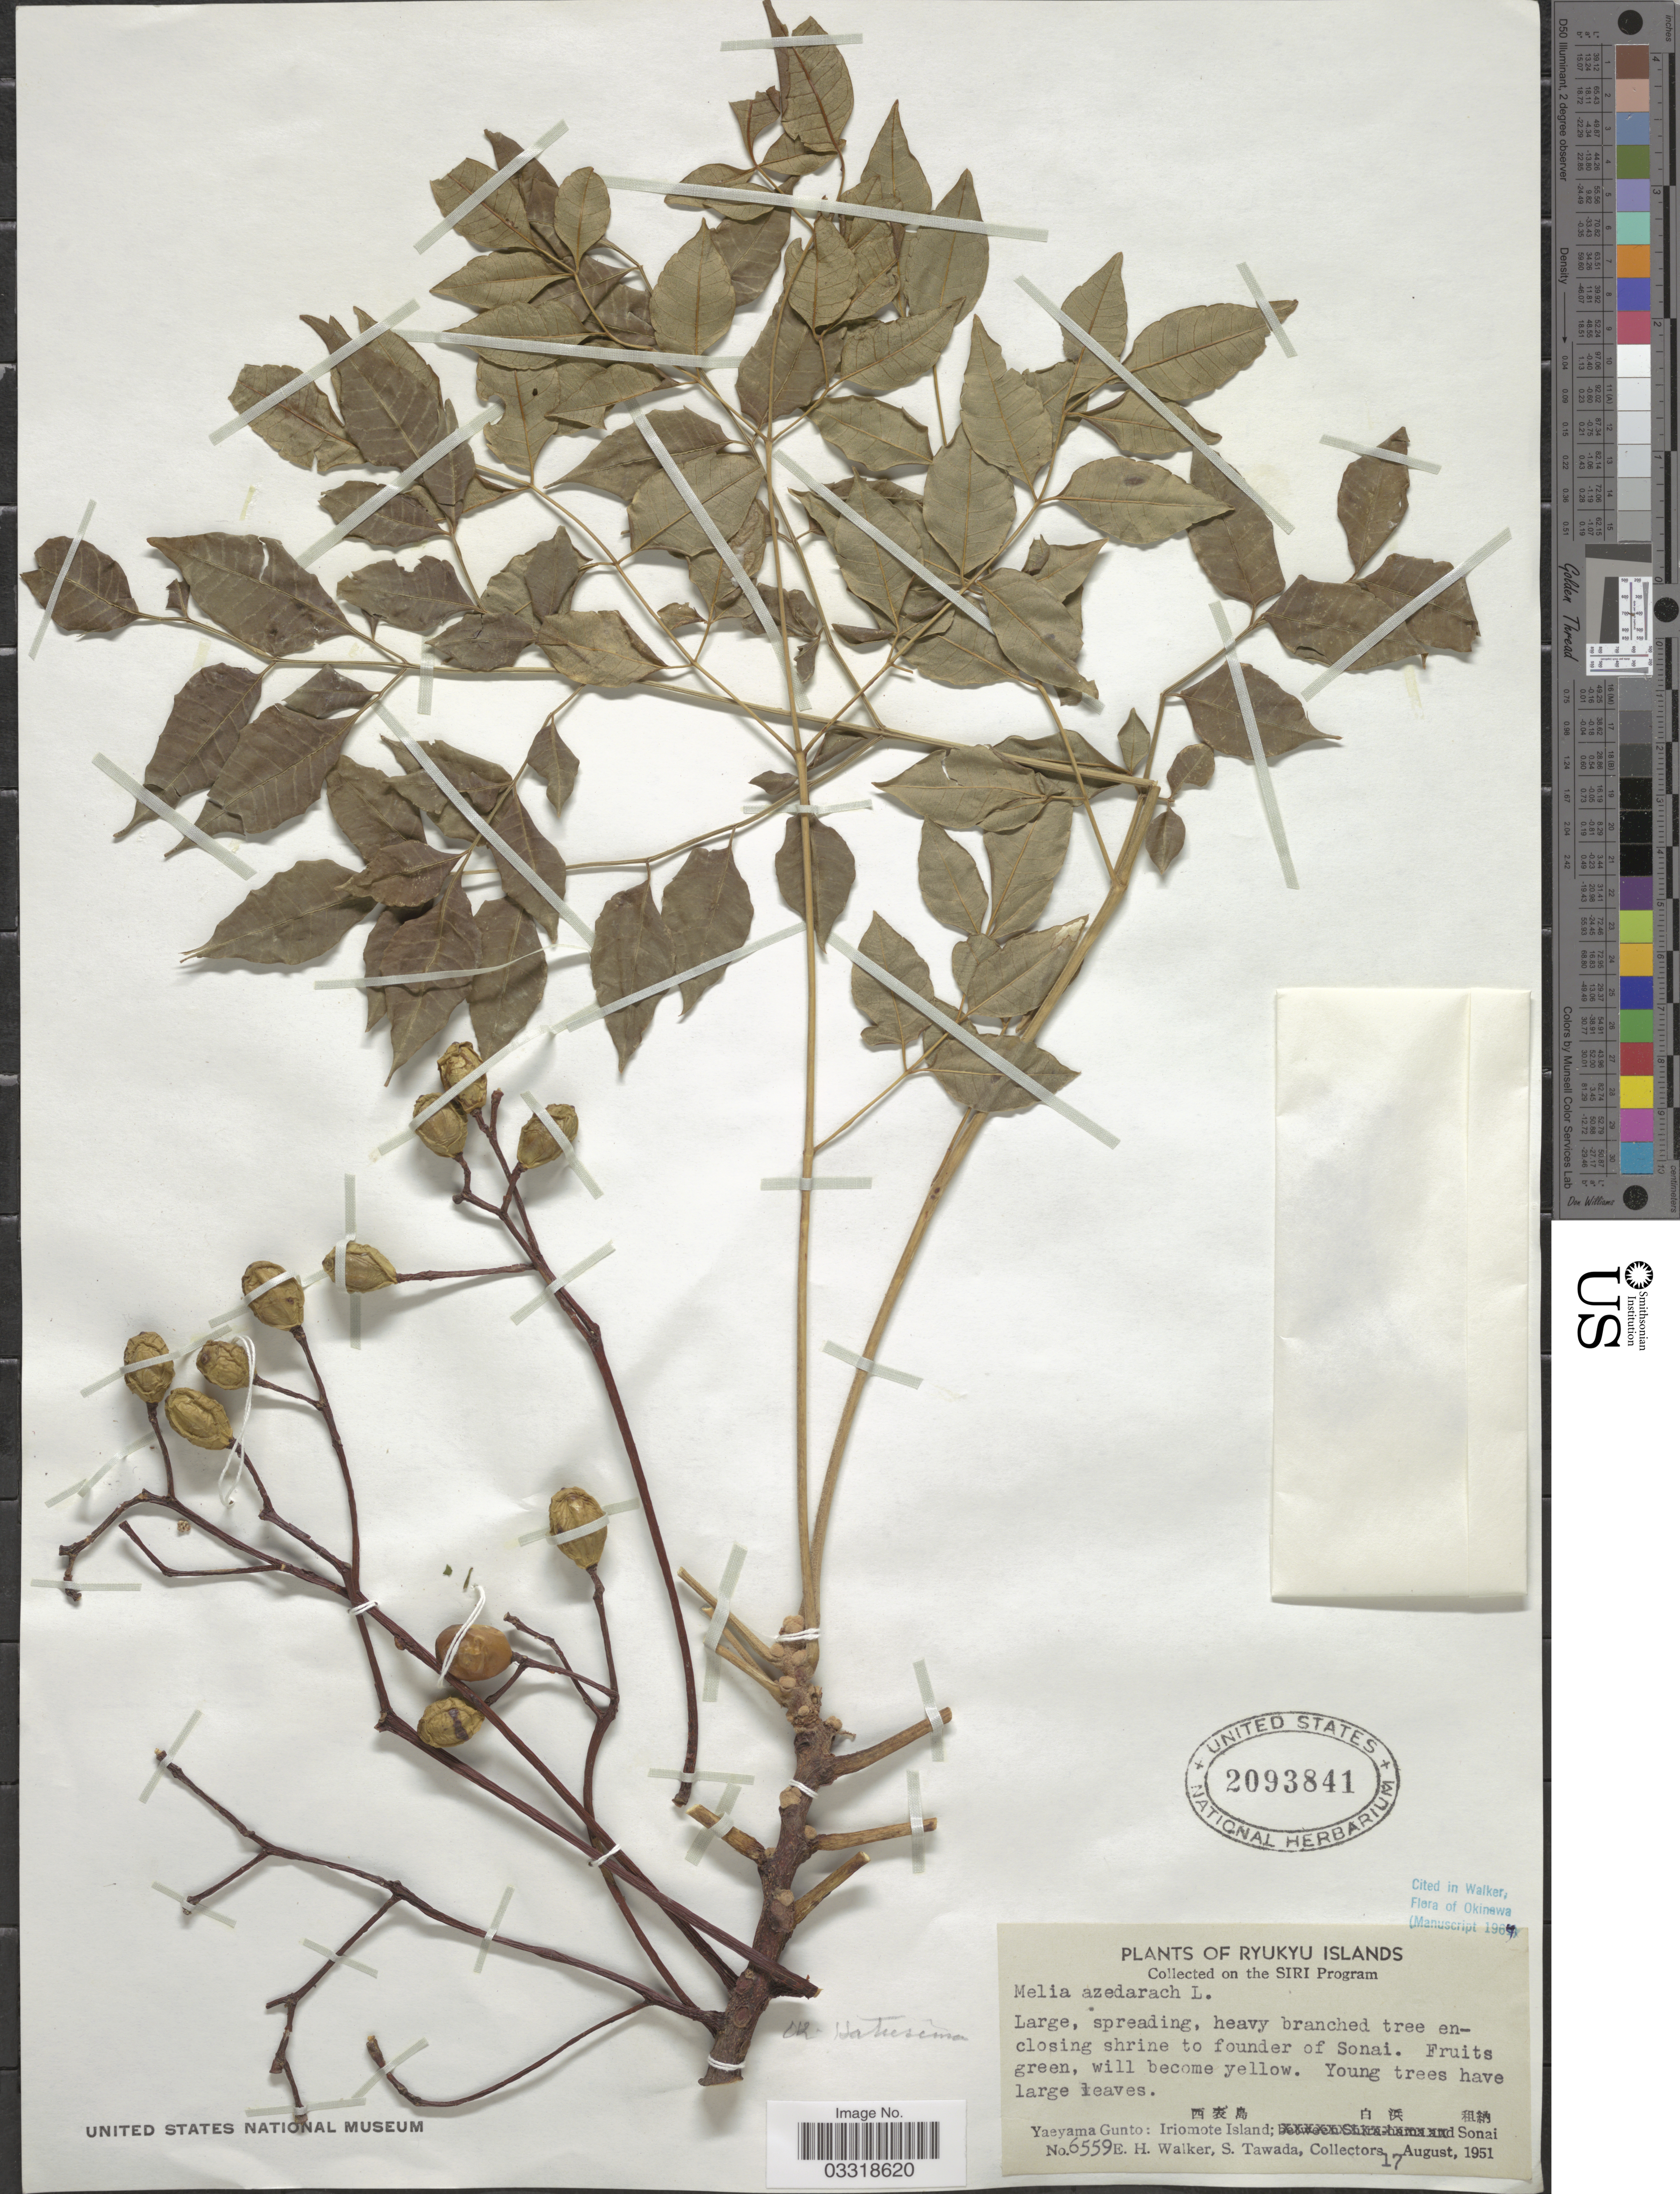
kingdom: Plantae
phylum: Tracheophyta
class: Magnoliopsida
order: Sapindales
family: Meliaceae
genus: Melia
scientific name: Melia azedarach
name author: L.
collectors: E. H. Walker & S. Tawada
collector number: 6559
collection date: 1951-08-17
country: Japan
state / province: Okinawa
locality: Ryukyu Islands. Yaeyama Gunto: Iriomote Island; Sonai.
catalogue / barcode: US 2093841